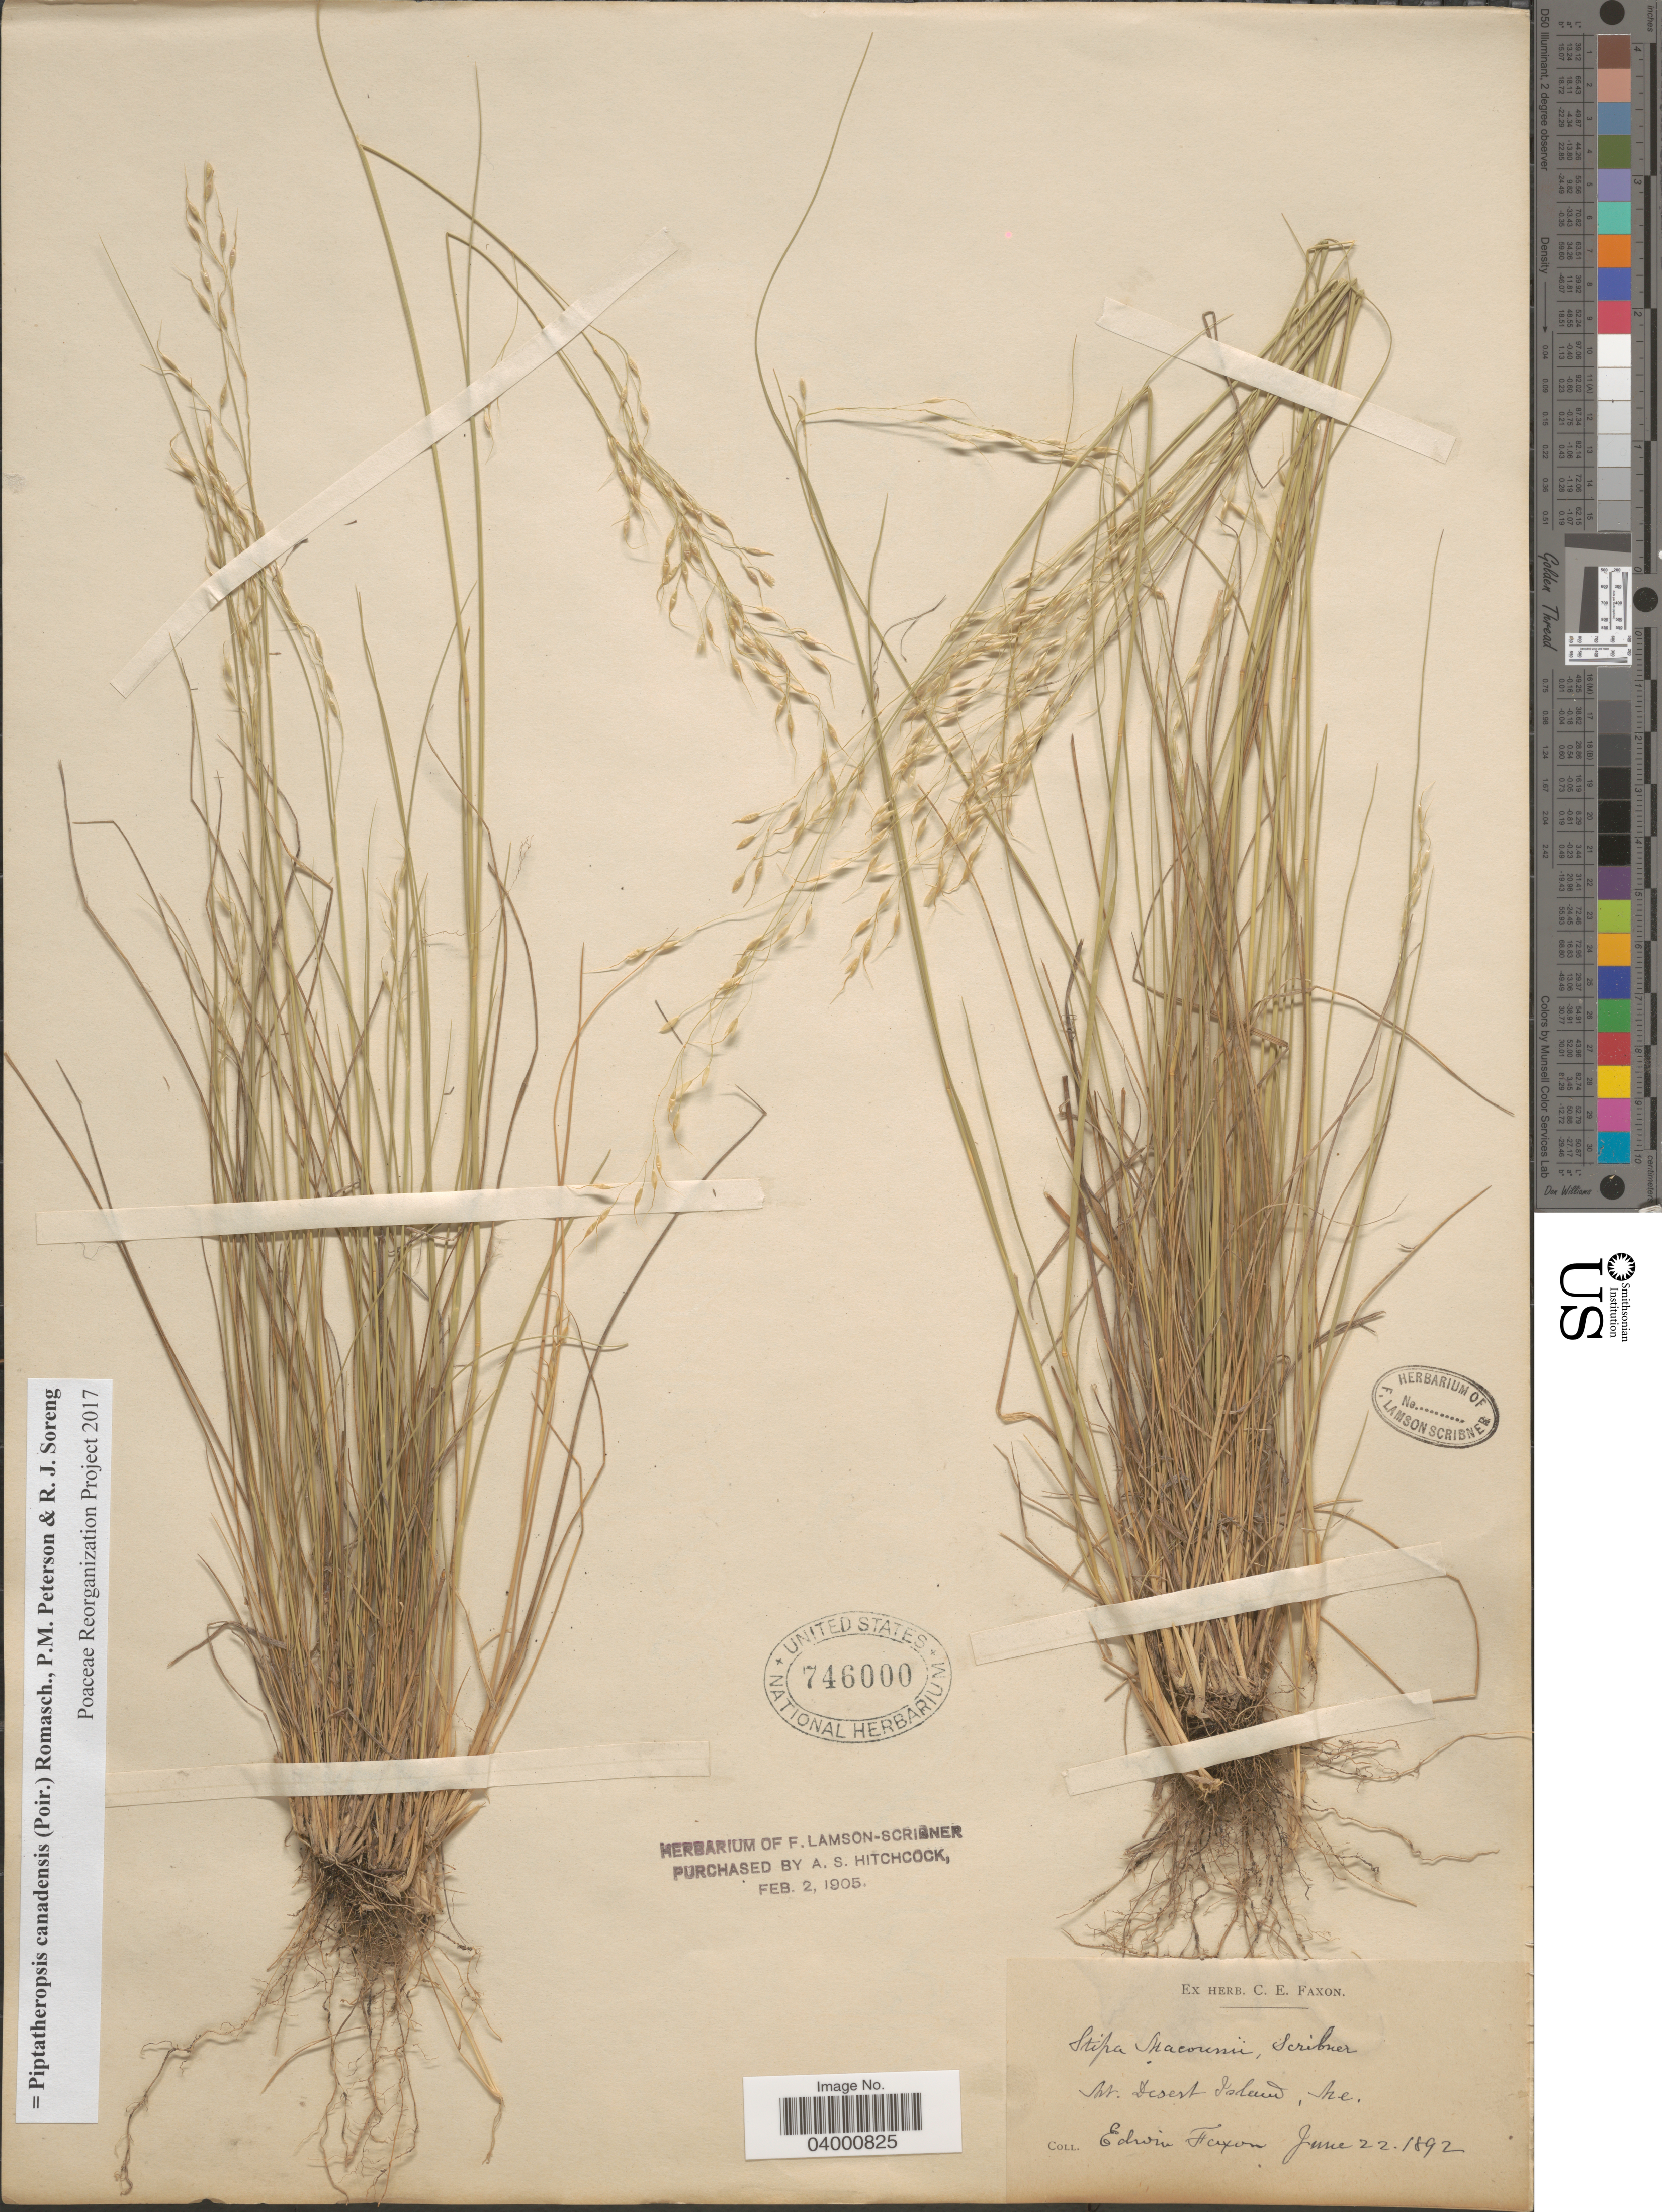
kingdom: Plantae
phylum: Tracheophyta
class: Liliopsida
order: Poales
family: Poaceae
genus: Piptatheropsis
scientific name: Piptatheropsis canadensis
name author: (Poir.) Romasch. et al.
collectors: E. Faxon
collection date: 1892-06-22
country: United States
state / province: Nebraska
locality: Mt. Desert Island.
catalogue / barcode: US 746000